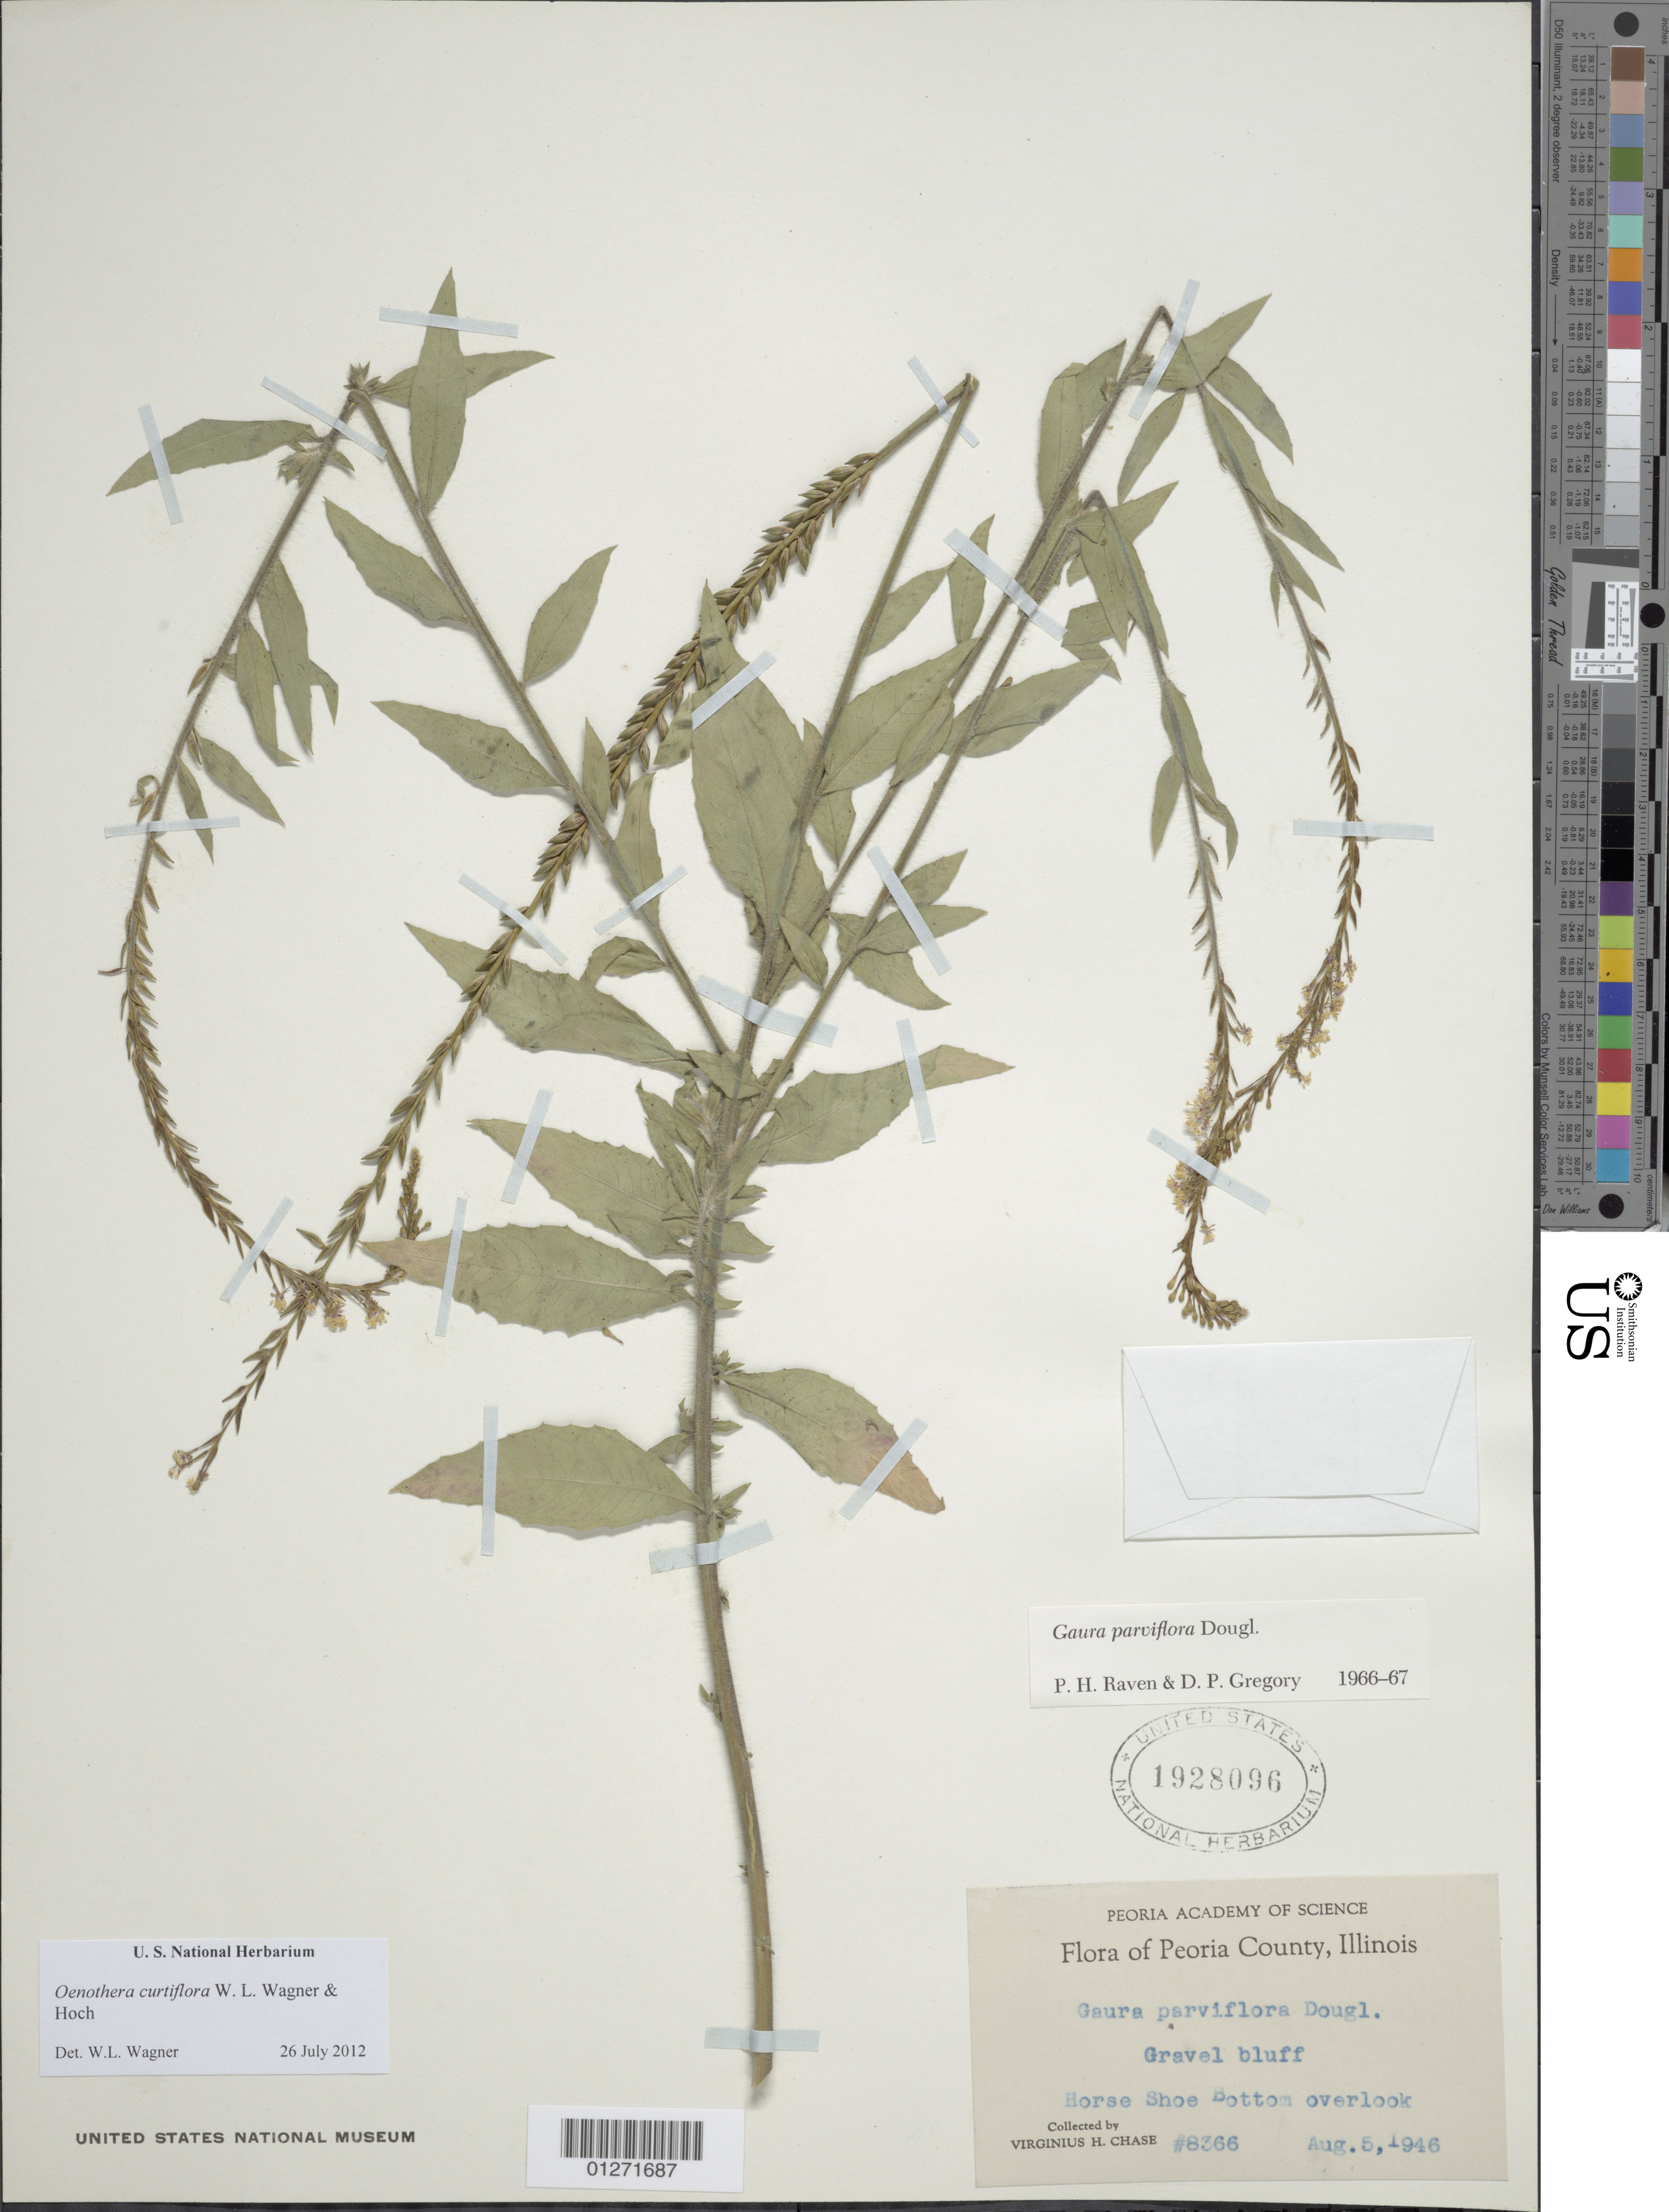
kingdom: Plantae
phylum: Tracheophyta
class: Magnoliopsida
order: Myrtales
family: Onagraceae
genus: Oenothera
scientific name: Oenothera curtiflora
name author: W.L. Wagner & Hoch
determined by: Wagner, W. L., (BOT), Smithsonian Institution - National Museum of Natural History (UNITED STATES)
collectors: V. H. Chase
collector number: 8366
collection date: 1946-08-05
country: United States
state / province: Illinois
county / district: Peoria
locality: Horse Shoe bottom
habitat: Gravel bluff.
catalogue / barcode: US 1928096